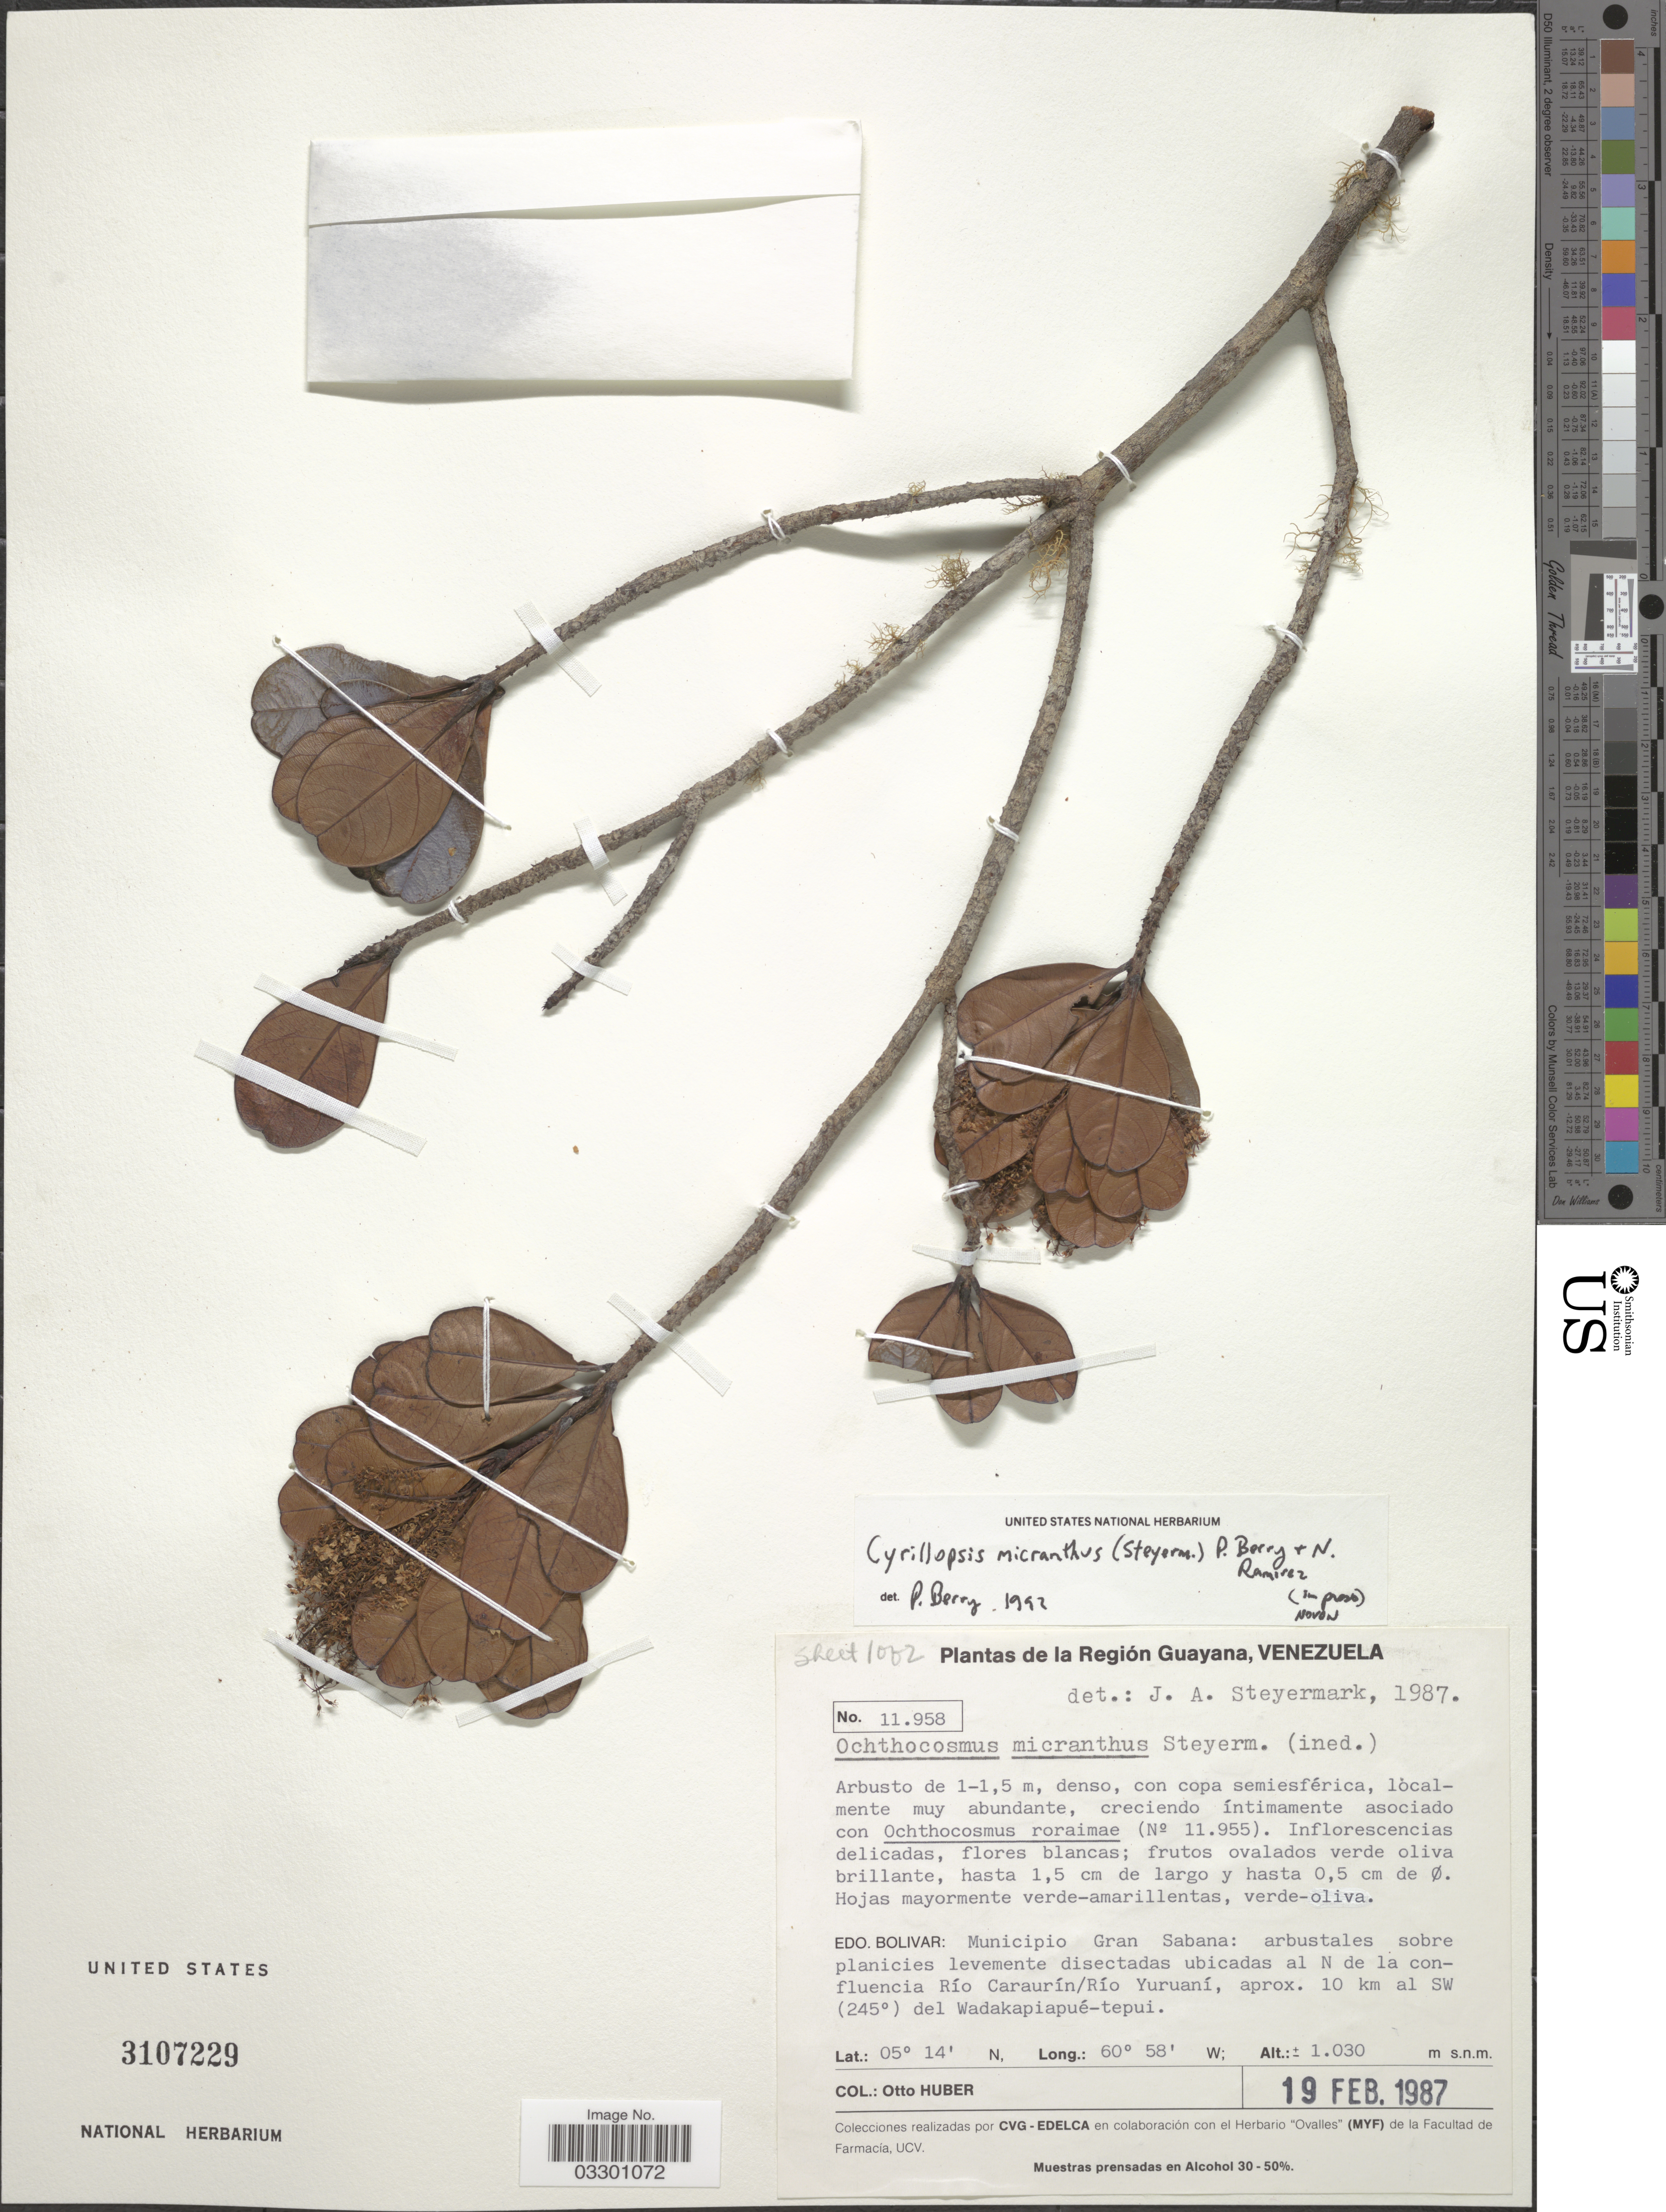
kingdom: Plantae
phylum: Tracheophyta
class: Magnoliopsida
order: Malpighiales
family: Ixonanthaceae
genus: Cyrillopsis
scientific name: Cyrillopsis micrantha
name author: (Steyerm.) P.E. Berry & N. Ramírez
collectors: O. Huber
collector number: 11958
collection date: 1987-02-19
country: Venezuela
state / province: Bolivar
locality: De la Región Guayana. Municipio Gran Sabana. arbustales sobre planicies levemente disectadas ubicadas al N de la confluencia Río Caraurín/ Río Yuruaní, aprox. 10 km al SW (245°) del Wadakapiapué-tepui.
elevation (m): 1030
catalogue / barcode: US 3107229